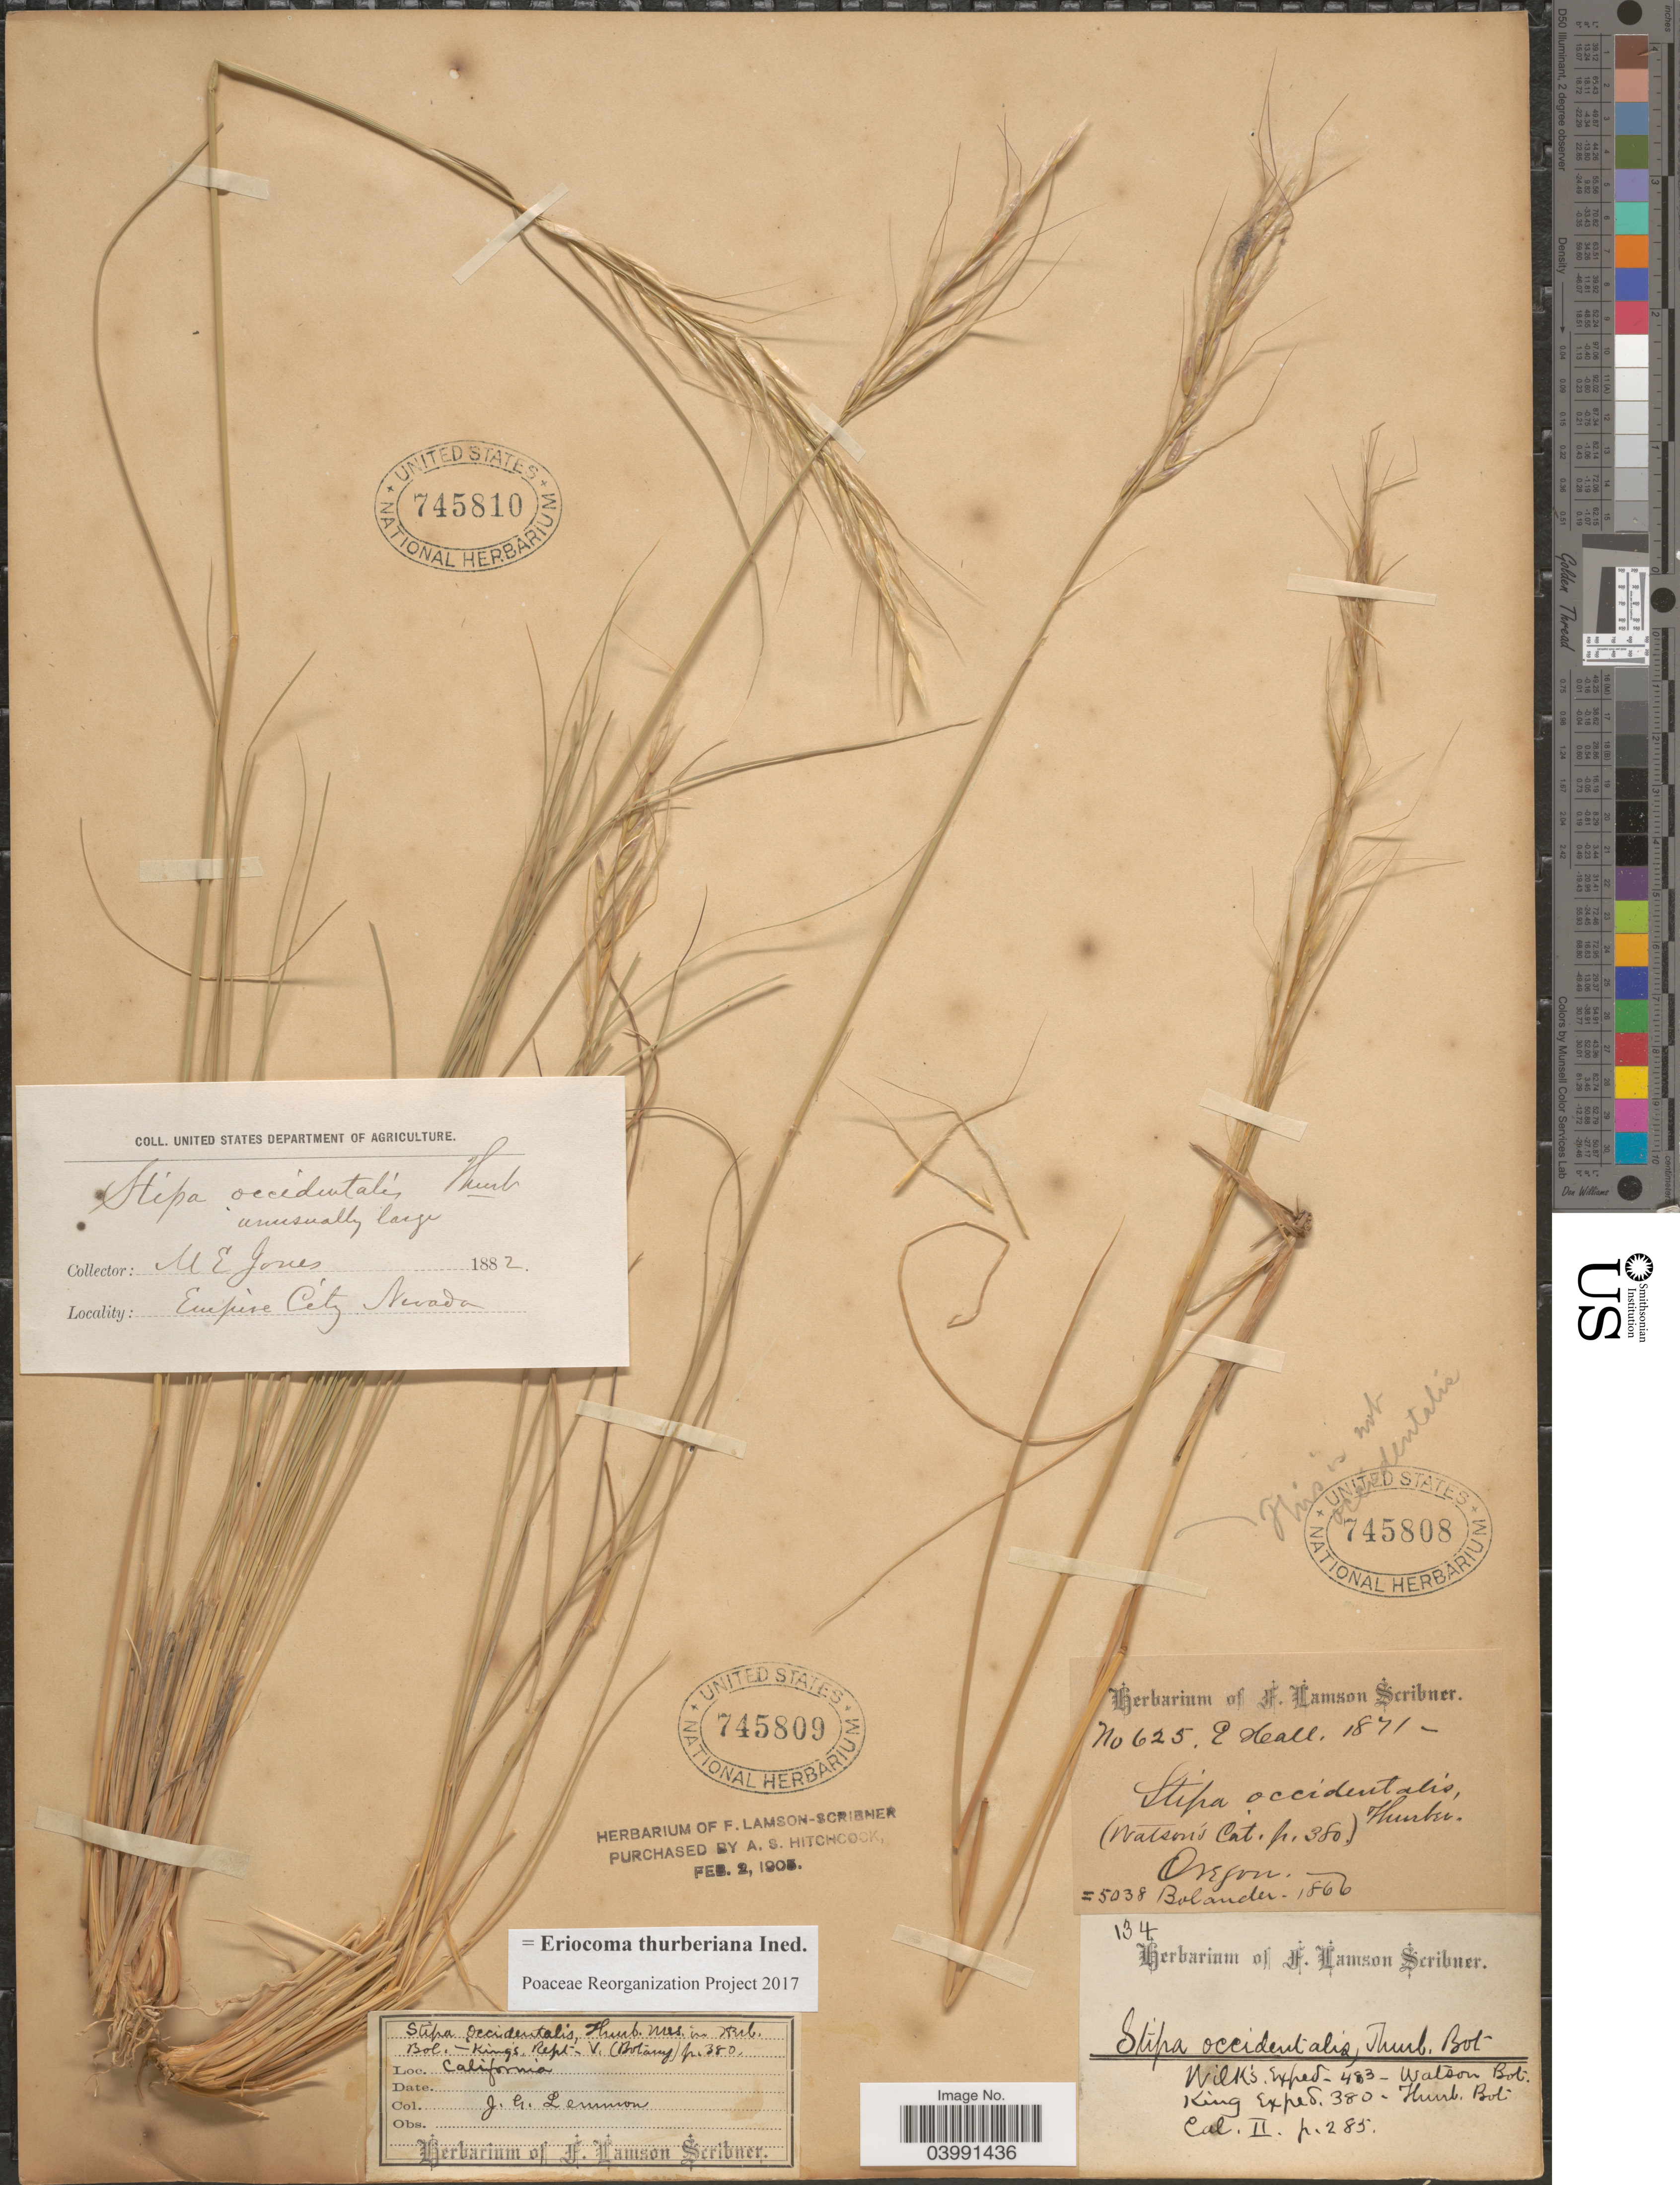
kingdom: Plantae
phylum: Tracheophyta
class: Liliopsida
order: Poales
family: Poaceae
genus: Eriocoma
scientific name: Eriocoma thurberiana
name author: (Piper) Romasch.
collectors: E. Hall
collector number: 625/5038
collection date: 1871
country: United States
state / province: Oregon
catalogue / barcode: US 745808-3